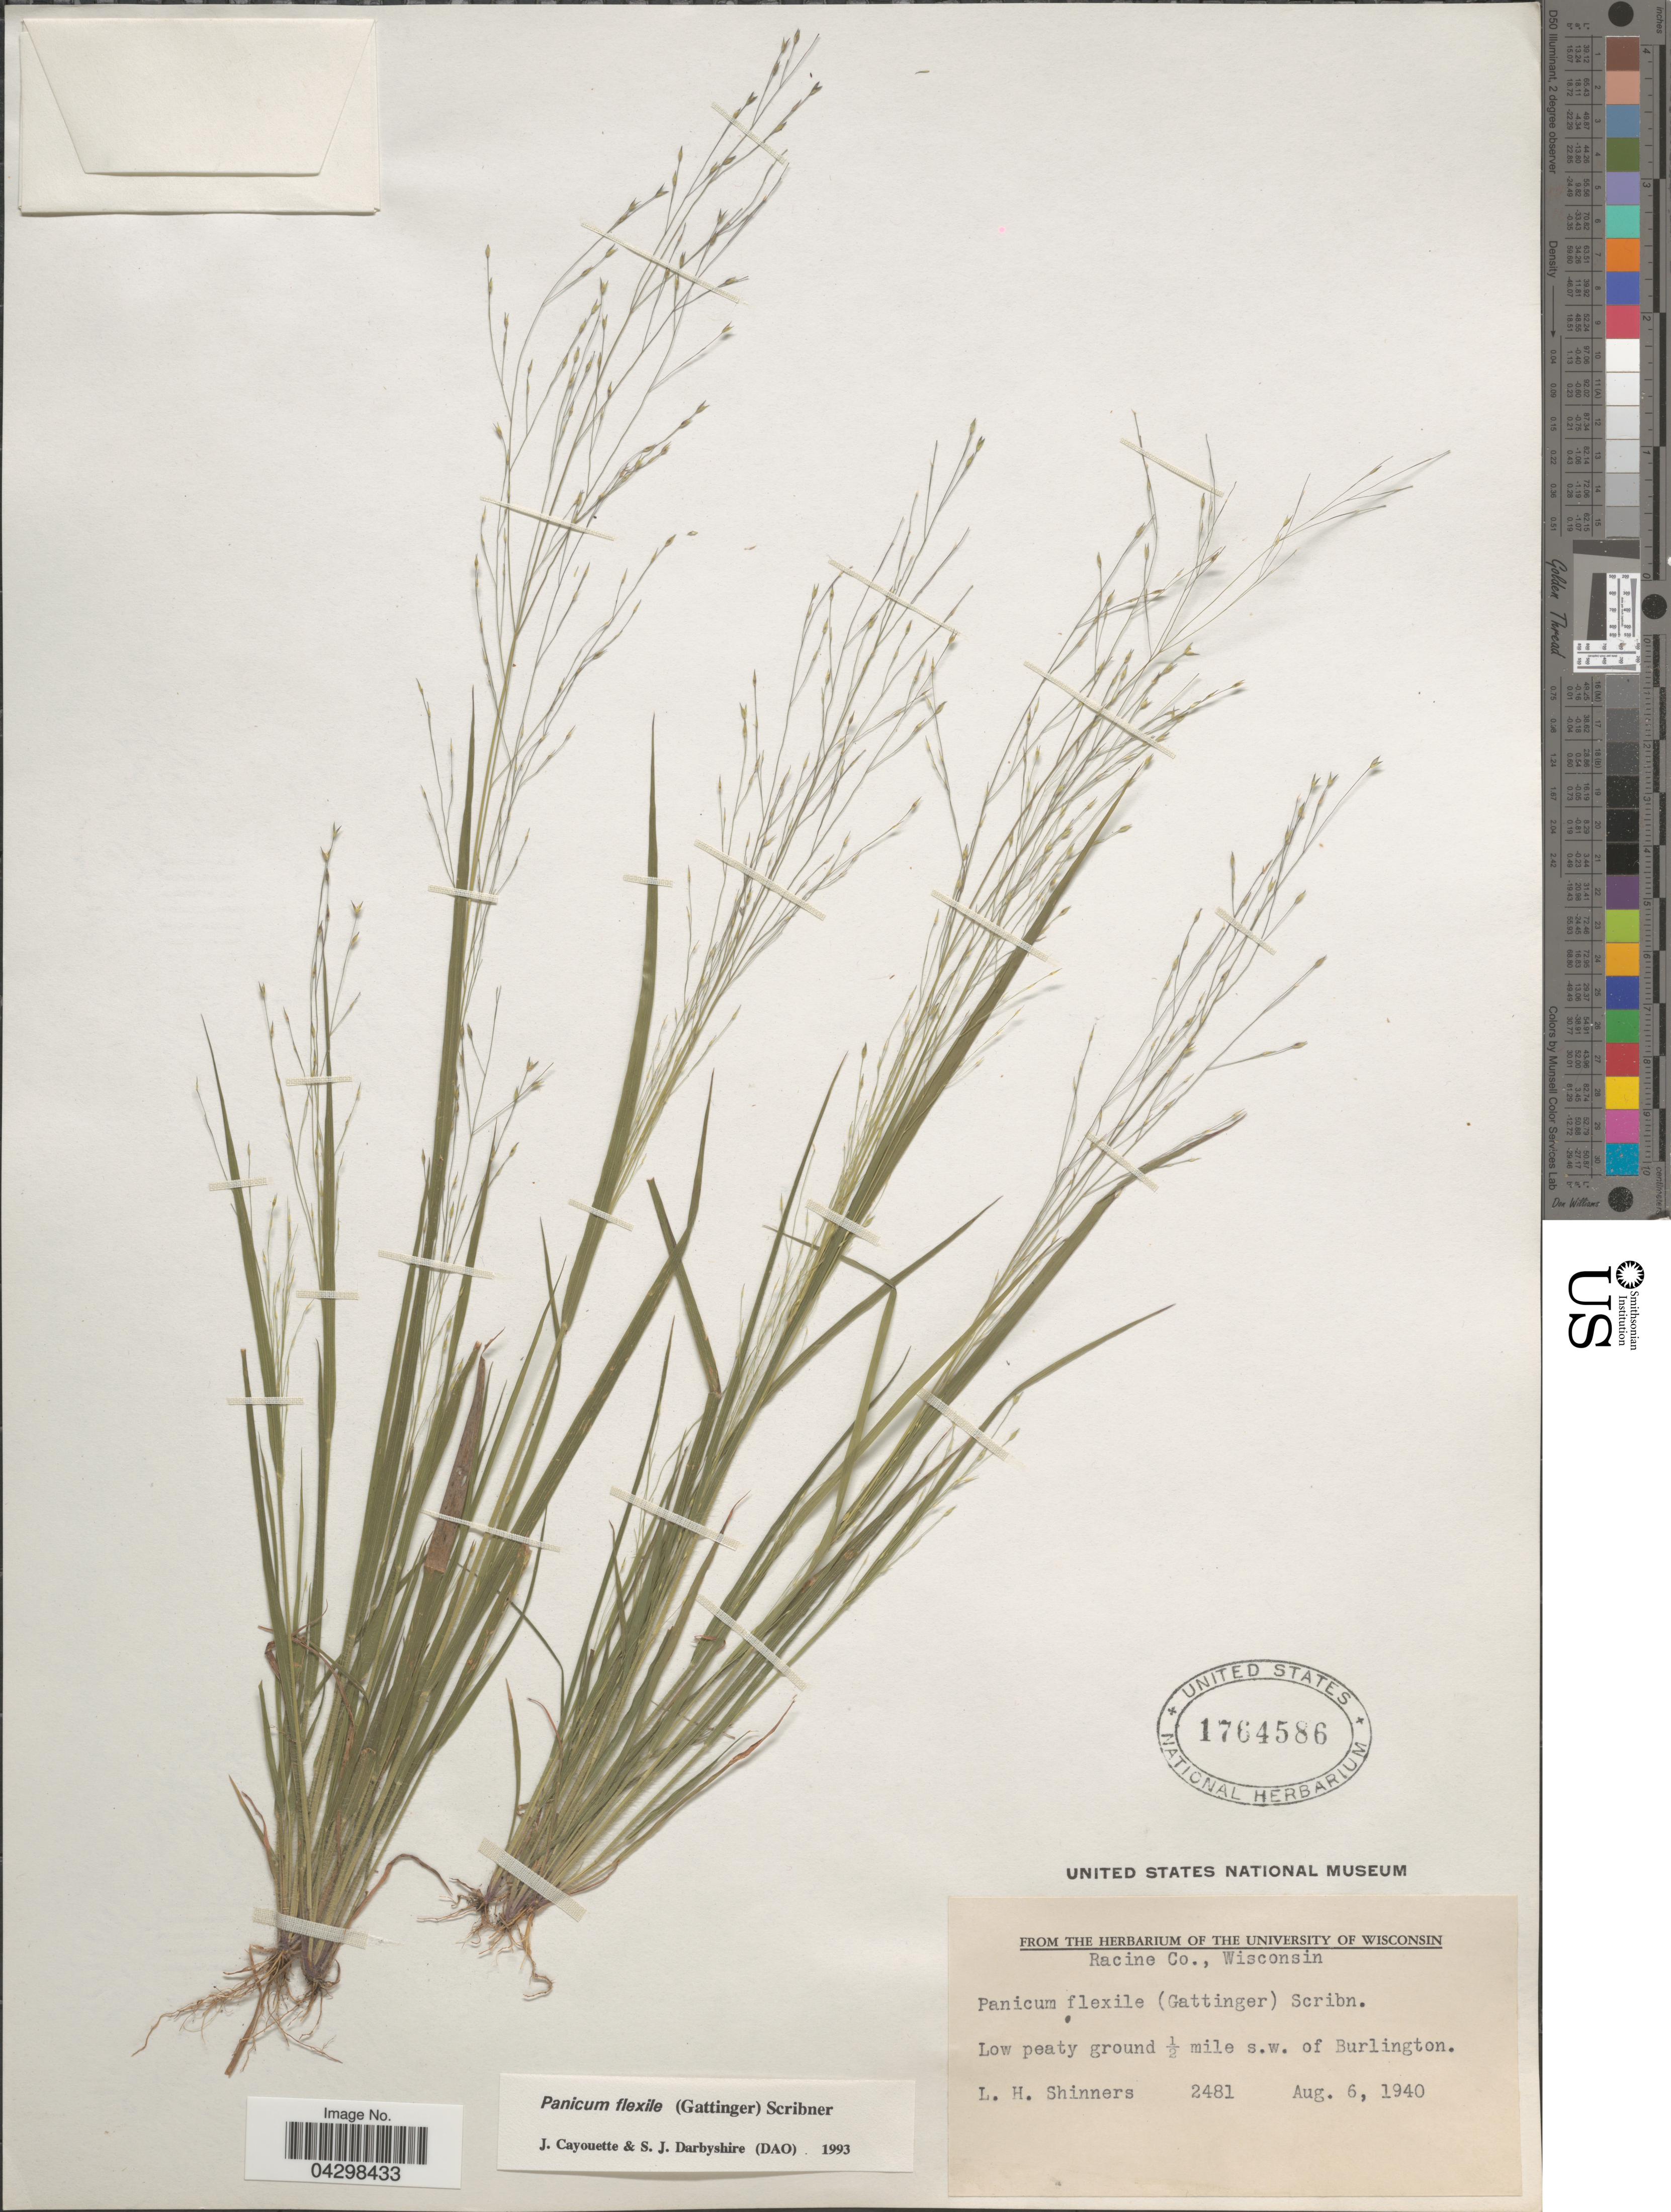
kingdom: Plantae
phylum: Tracheophyta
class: Liliopsida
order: Poales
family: Poaceae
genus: Panicum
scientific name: Panicum flexile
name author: (Gatt.) Scribn.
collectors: L. H. Shinners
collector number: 2481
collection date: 1940-08-06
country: United States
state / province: Wisconsin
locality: Racine Co. Low peaty ground 1/2 mile s.w. of Burlington.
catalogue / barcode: US 1764586